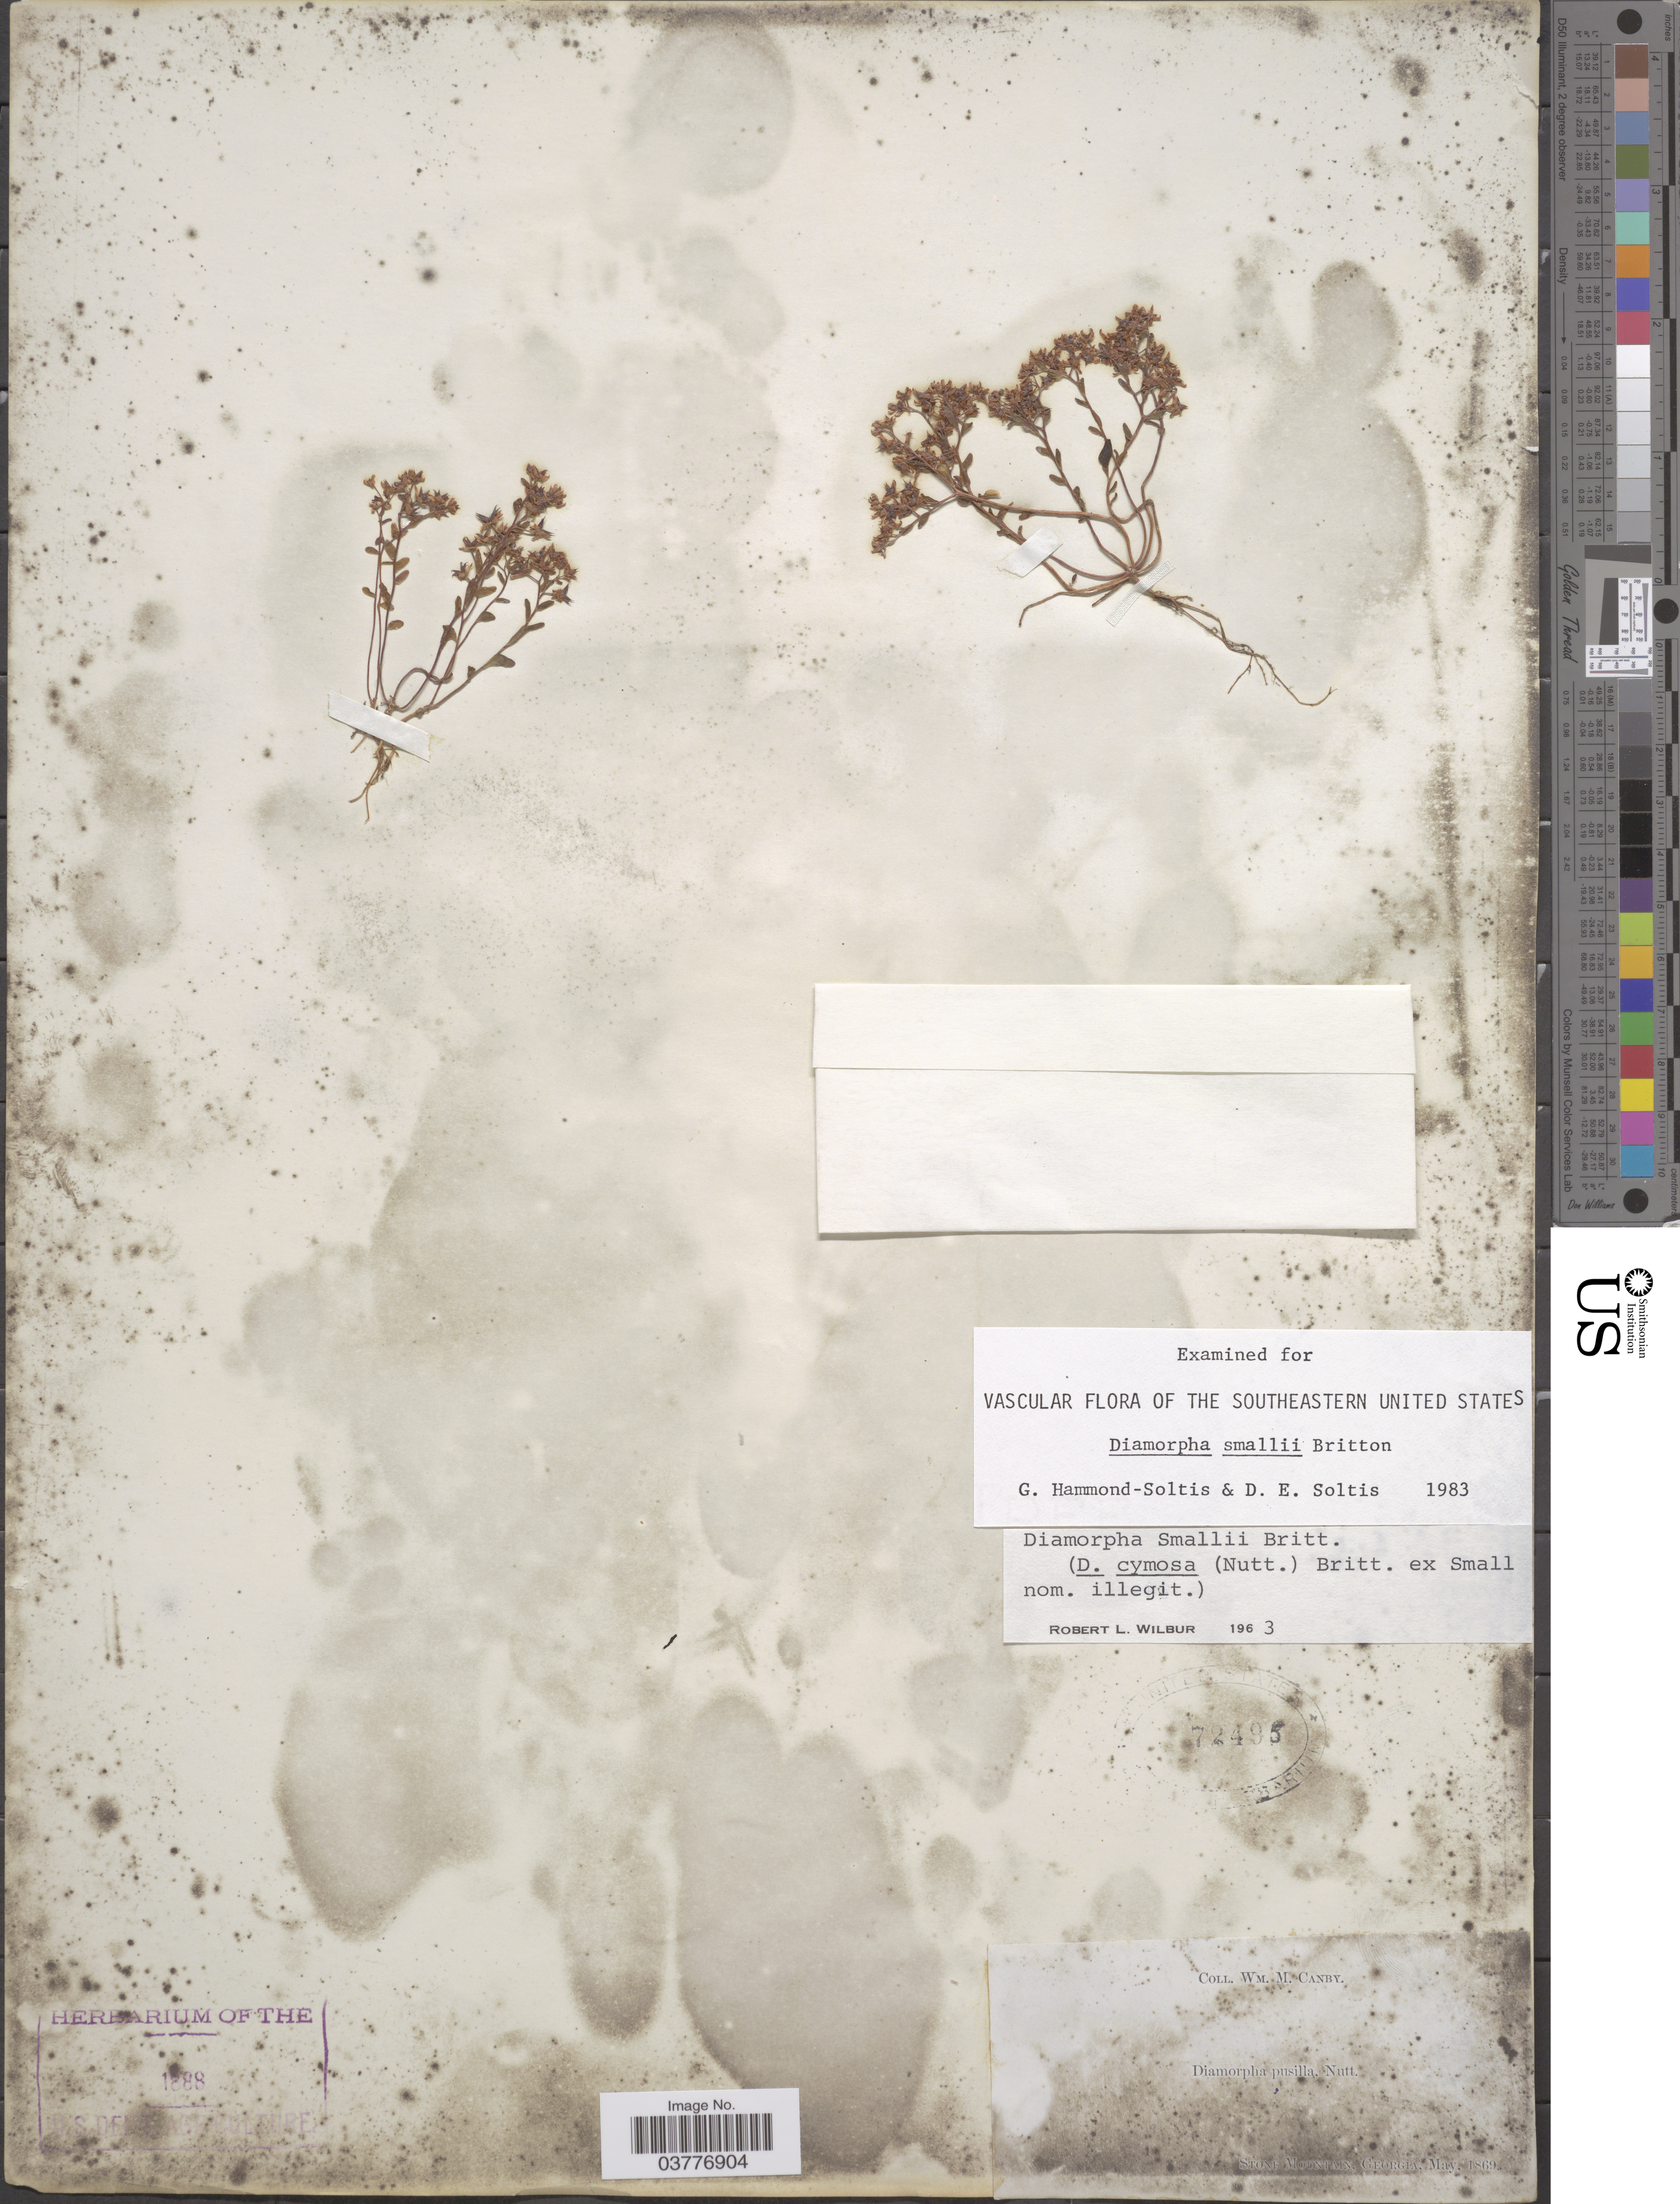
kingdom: Plantae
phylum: Tracheophyta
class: Magnoliopsida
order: Saxifragales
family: Crassulaceae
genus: Sedum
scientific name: Sedum smallii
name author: (Britton) H.E. Ahles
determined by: Strong, Mark T., (BOT), Smithsonian Institution - National Museum of Natural History (UNITED STATES)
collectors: W. M. Canby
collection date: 1869-05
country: United States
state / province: Georgia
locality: Stone Mountain.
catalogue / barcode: US 72495